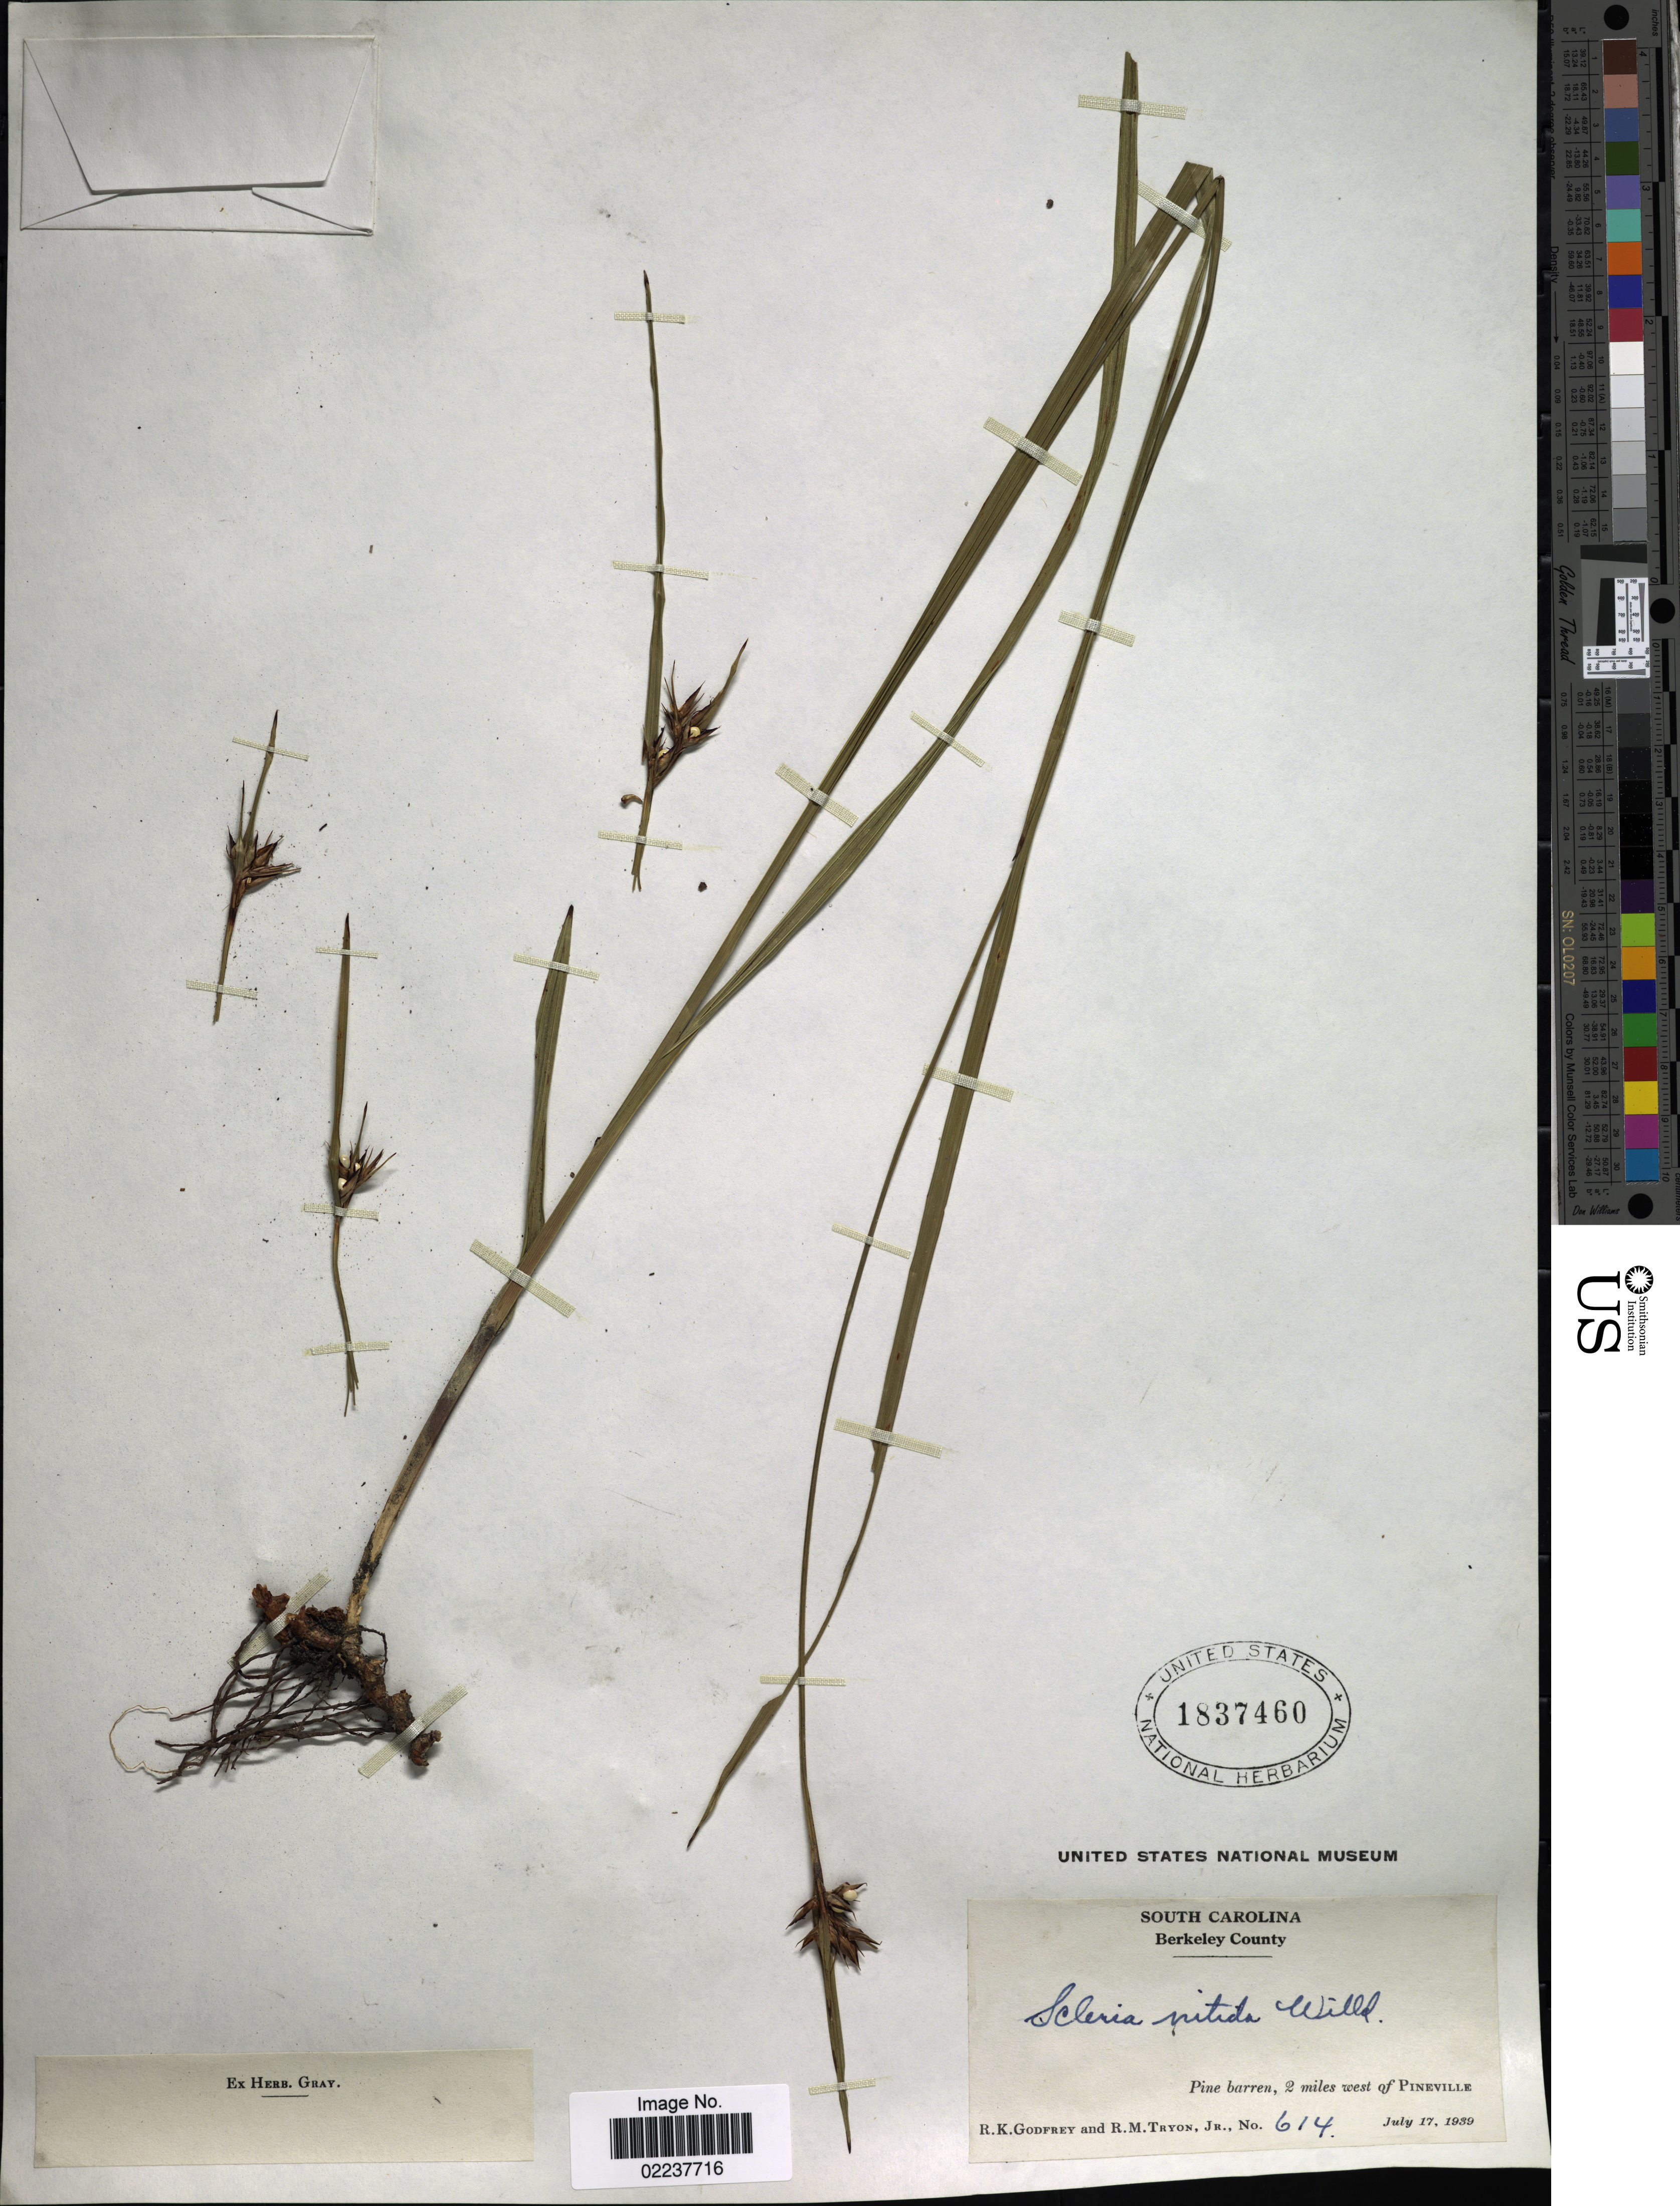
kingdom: Plantae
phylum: Tracheophyta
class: Liliopsida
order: Poales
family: Cyperaceae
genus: Scleria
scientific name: Scleria triglomerata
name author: Michx.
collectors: R. K. Godfrey & R. M. Tryon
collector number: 614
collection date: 1939-07-17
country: United States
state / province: South Carolina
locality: Berkeley County, 2 miles west of Pineville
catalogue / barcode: US 1837460